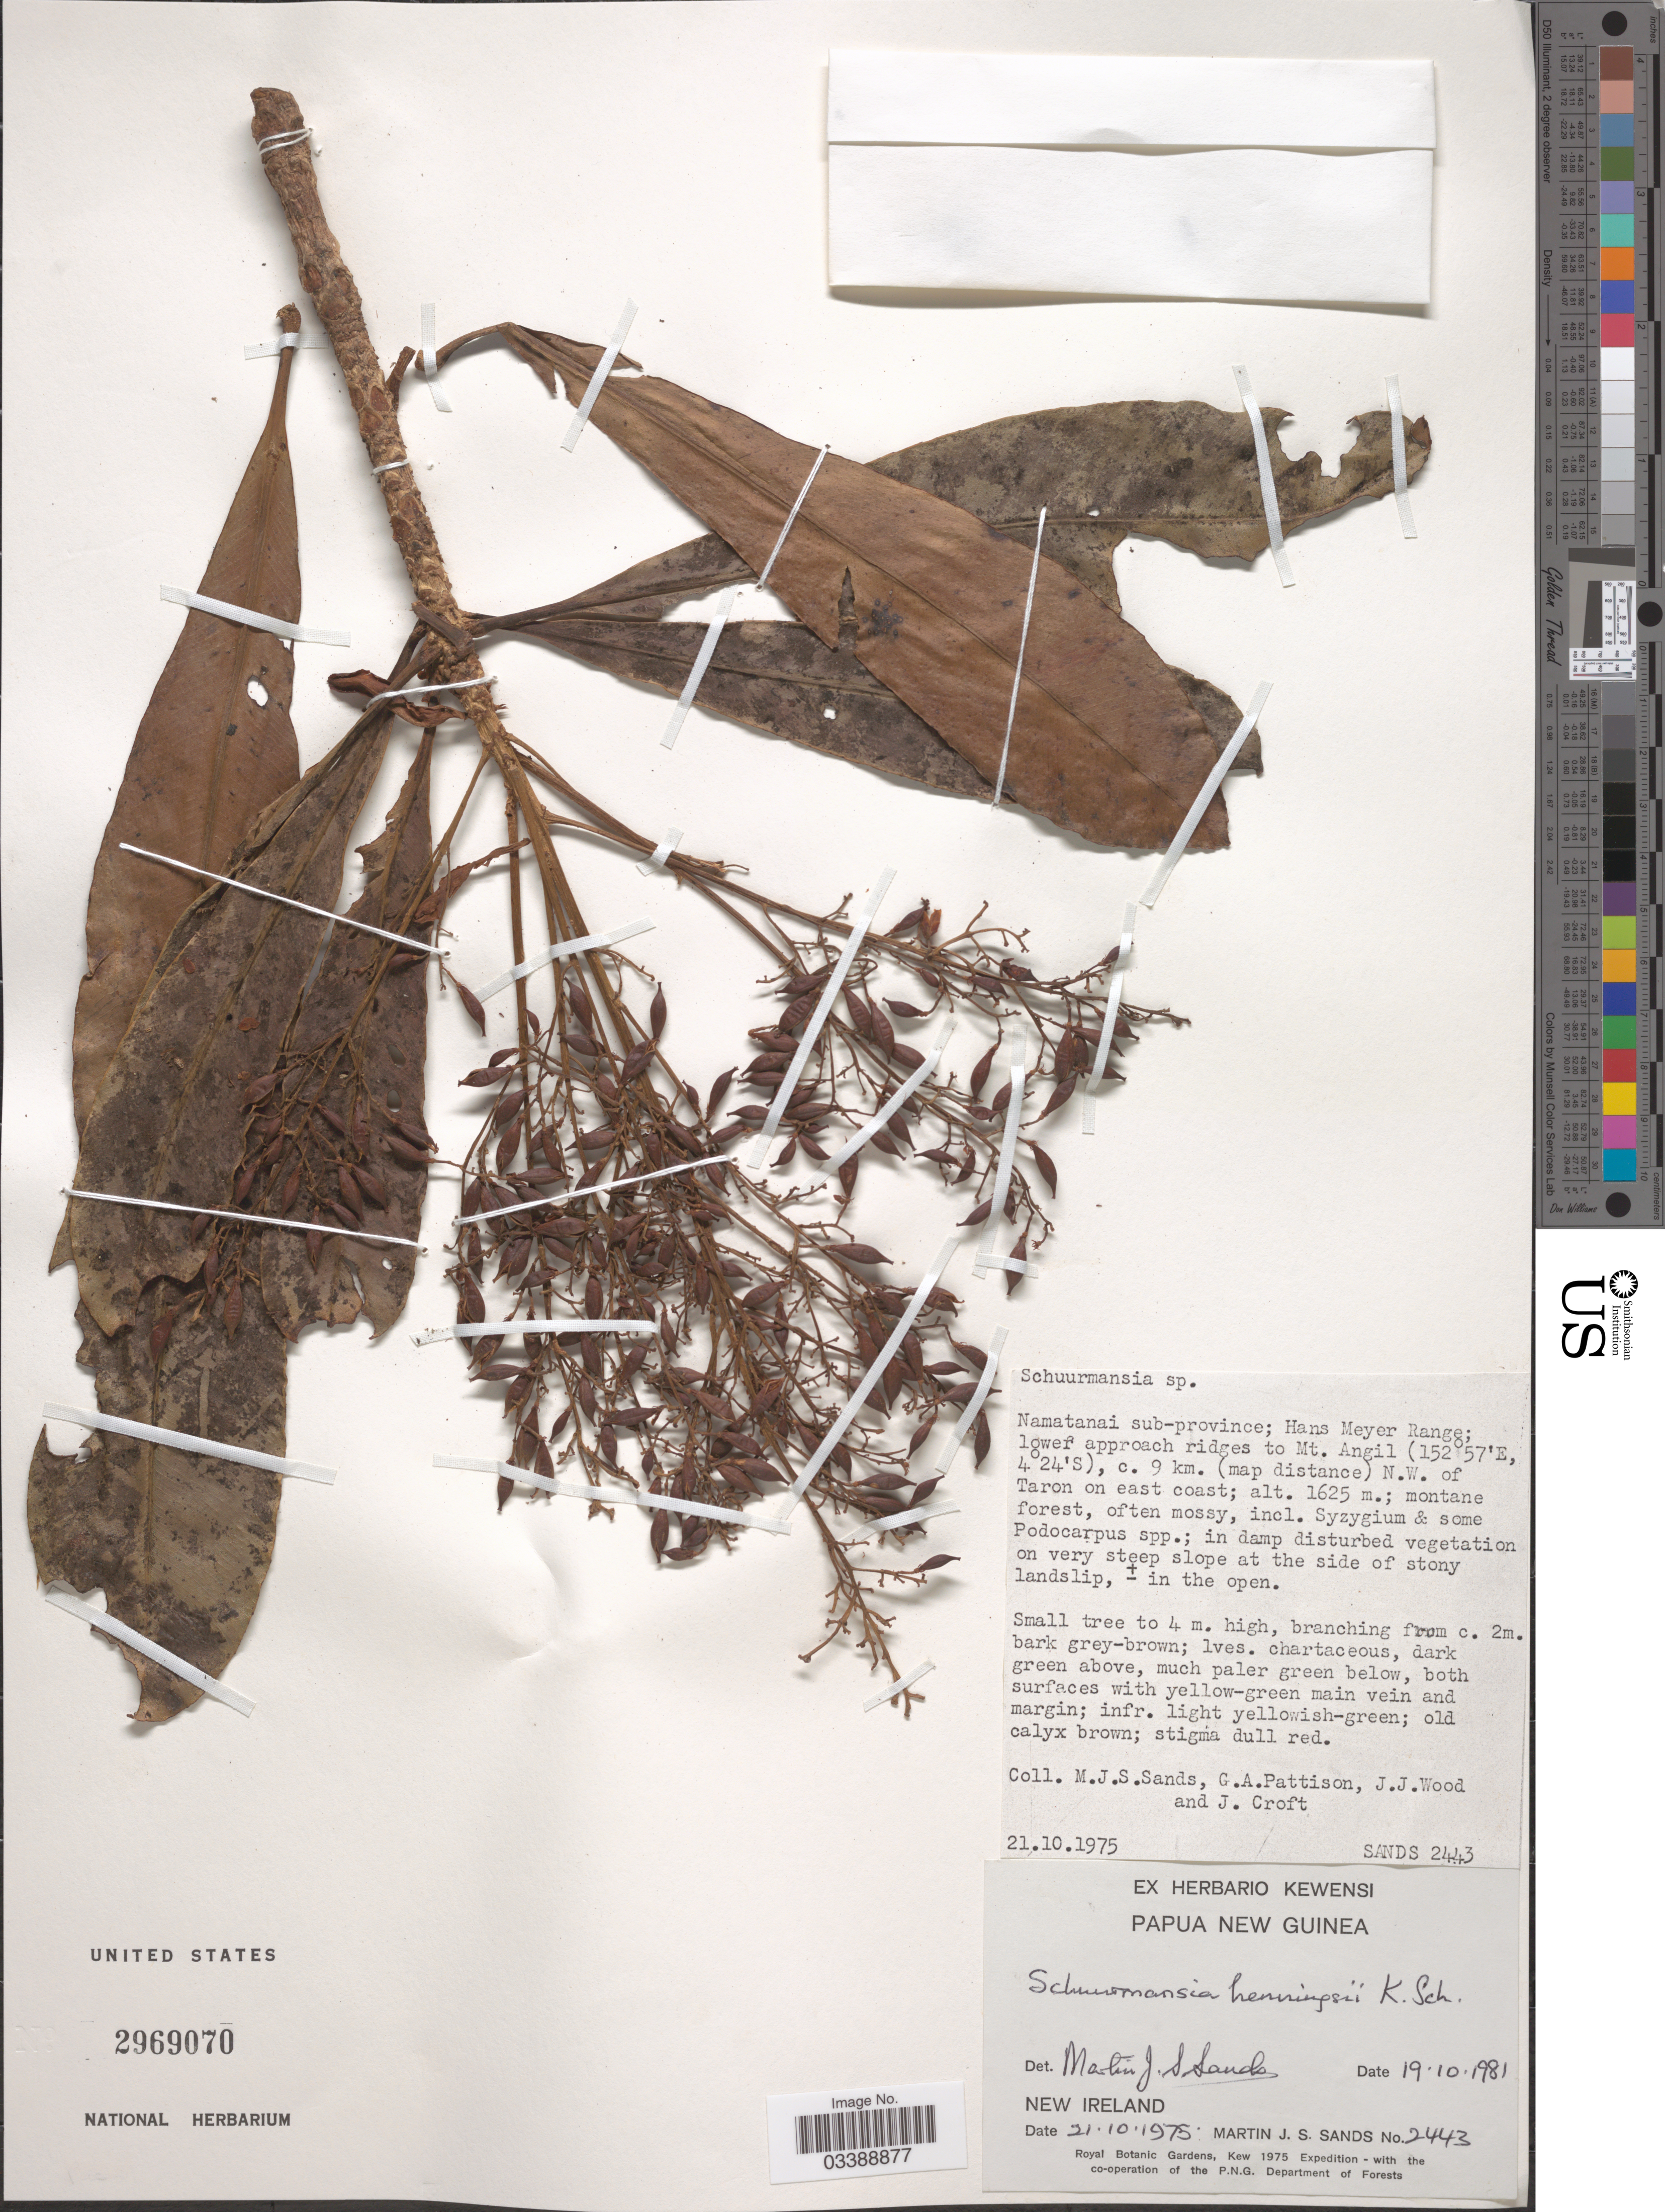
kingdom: Plantae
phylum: Tracheophyta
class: Magnoliopsida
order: Malpighiales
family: Ochnaceae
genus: Schuurmansia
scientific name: Schuurmansia henningsii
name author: K. Schum.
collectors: M. Sands, G. Pattison, J. Wood & J. Croft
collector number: SANDS2443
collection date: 1975-10-21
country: Papua New Guinea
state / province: New Ireland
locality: Namatanai sub-province; Hans Meyer Range; lower approach ridges to Mt. Angil, c. 9 km. (map distance) N.W. of Taron on east coast.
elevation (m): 1625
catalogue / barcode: US 2969070